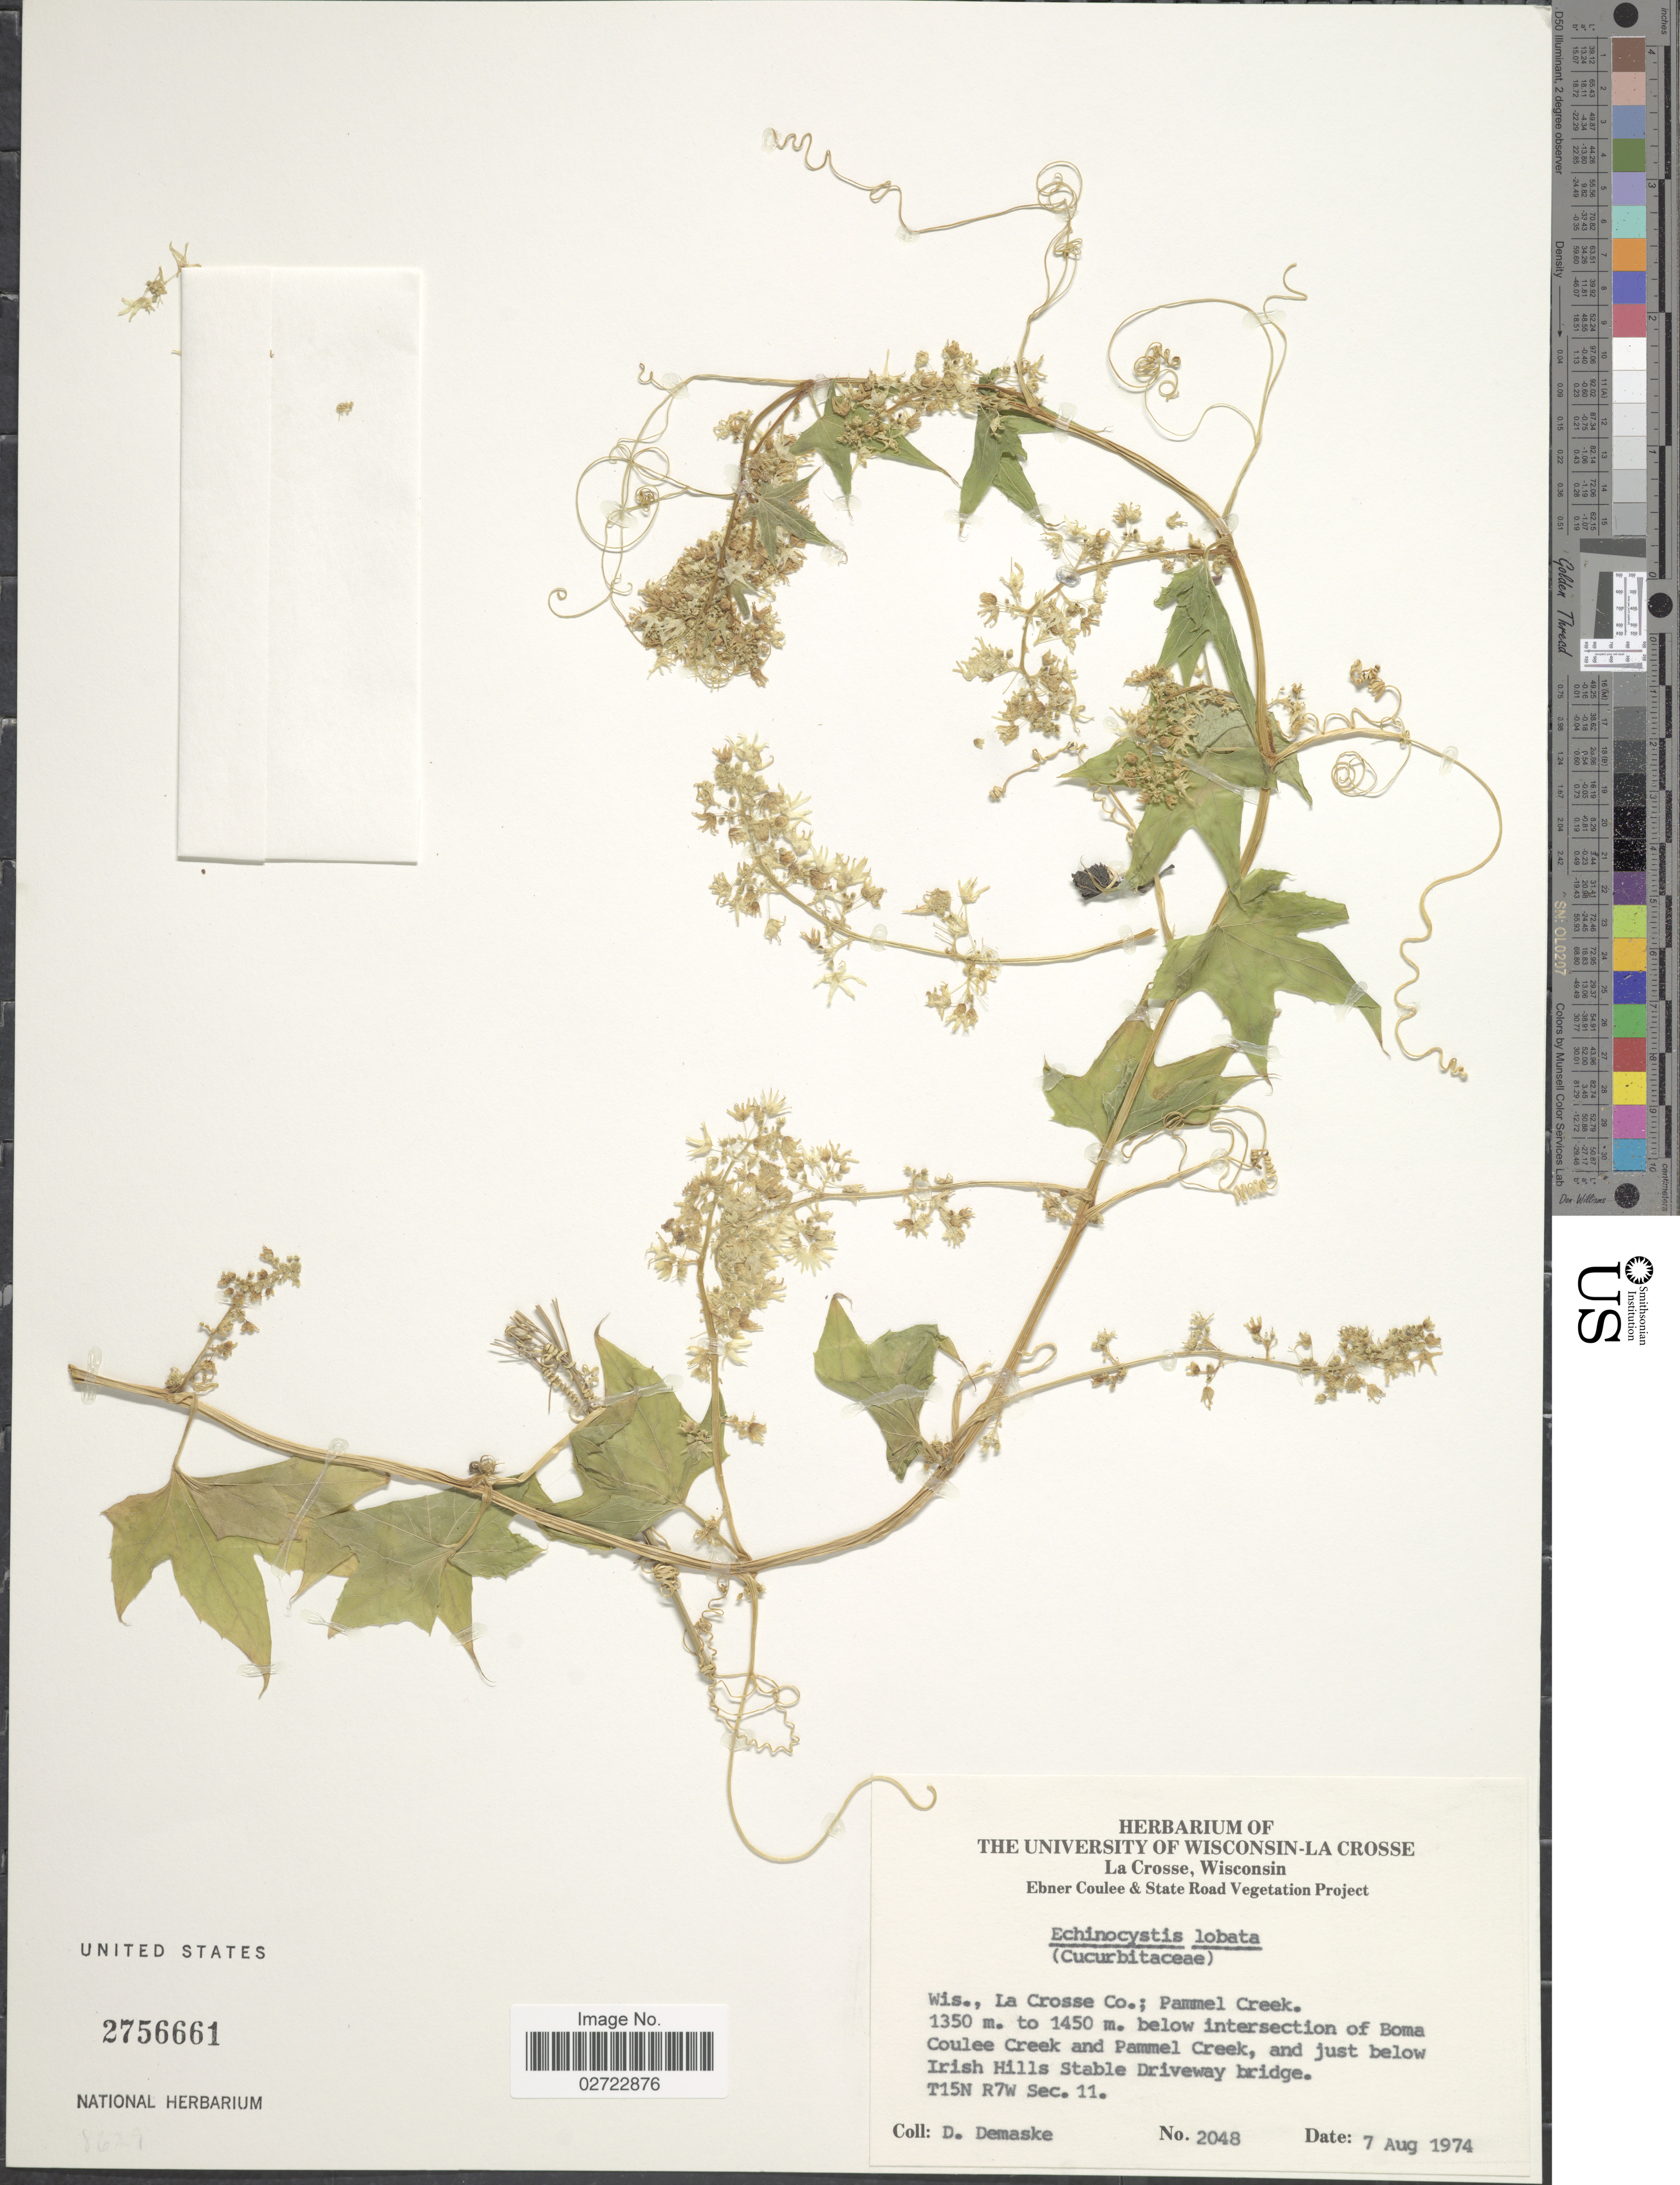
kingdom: Plantae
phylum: Tracheophyta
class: Magnoliopsida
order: Cucurbitales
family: Cucurbitaceae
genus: Echinocystis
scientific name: Echinocystis lobata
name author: (Michx.) Torr. & A. Gray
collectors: D. Demaske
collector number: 2048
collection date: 1974-08-07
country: United States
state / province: Wisconsin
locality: Wis. La Crosse Co.: Pammel Creek, below intersection of Boma Coulee Creek and Pammel Creek, and just below Irish Hills Stable Driveway bridge. T15N R7W Sec 11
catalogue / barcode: US 2756661